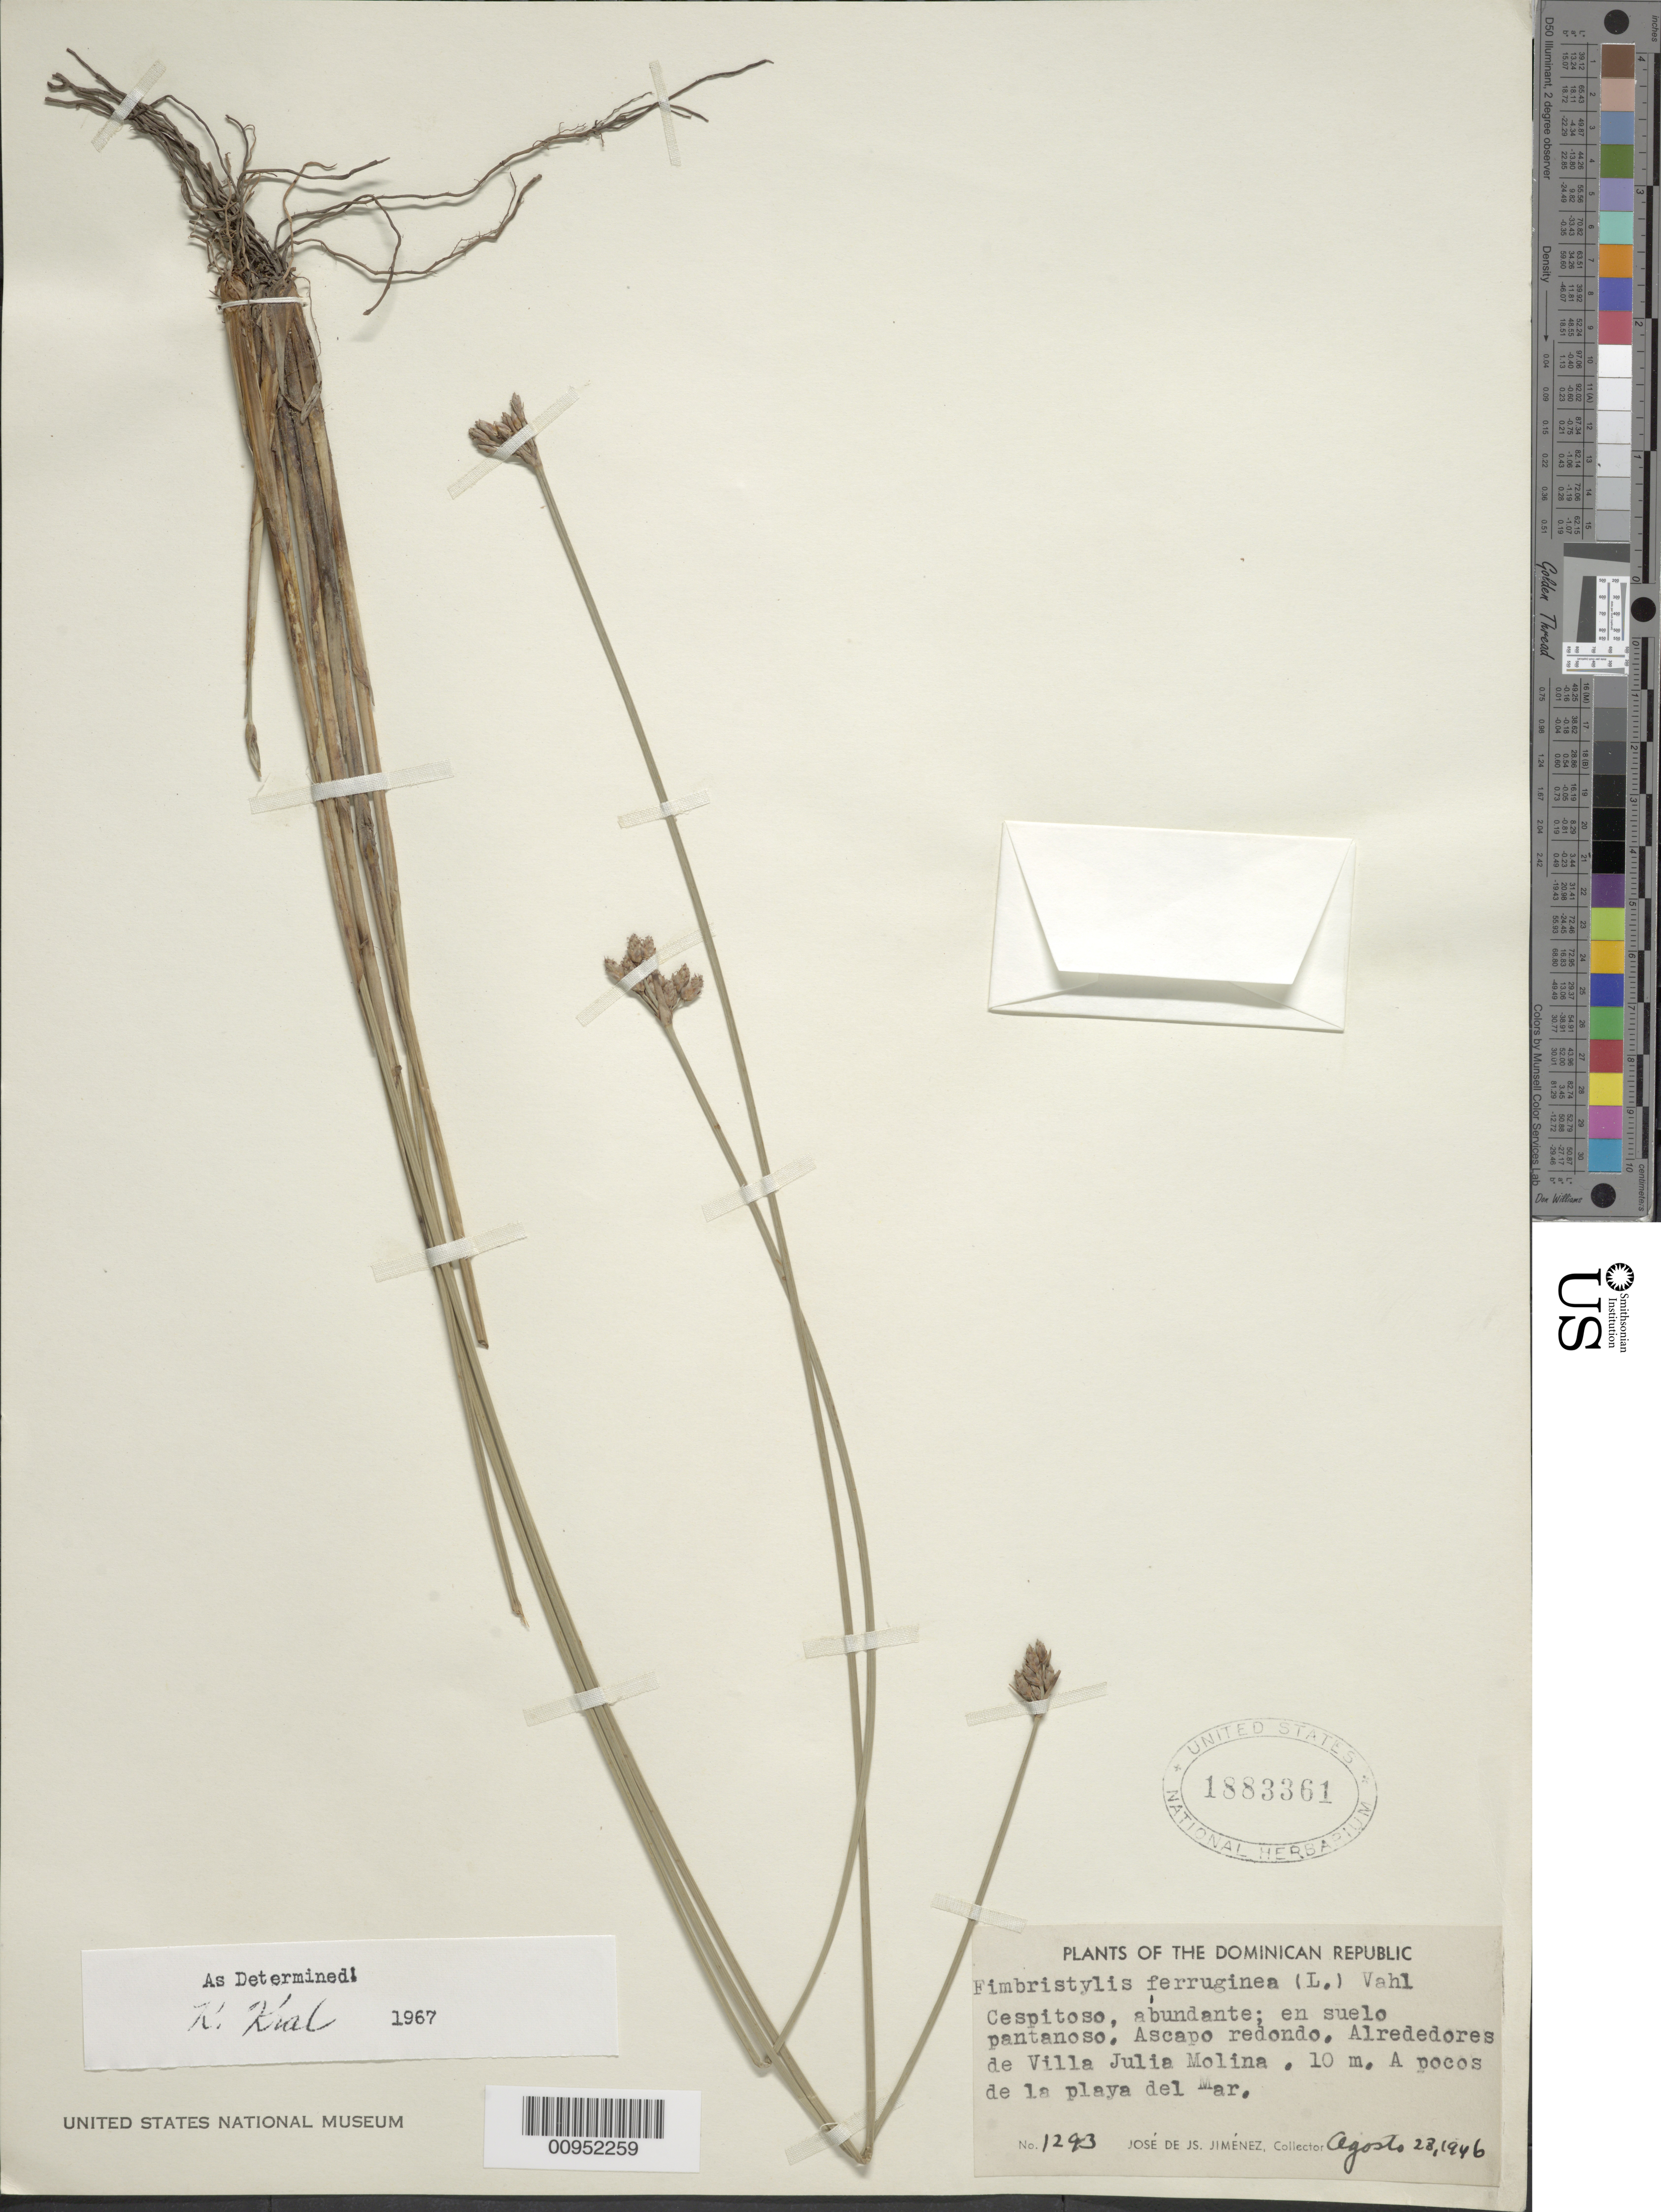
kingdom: Plantae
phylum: Tracheophyta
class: Liliopsida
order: Poales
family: Cyperaceae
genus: Fimbristylis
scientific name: Fimbristylis ferruginea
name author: (L.) Vahl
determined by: Kral, Robert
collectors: J. J. Jiménez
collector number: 1293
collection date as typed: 28 Aug 1946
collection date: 1946-08-28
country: Dominican Republic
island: Hispaniola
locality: Alrededores de Villa Julia Molina, a pocos de la playa del Mar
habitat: En suelo pantanoso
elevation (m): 10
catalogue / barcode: US 1883361